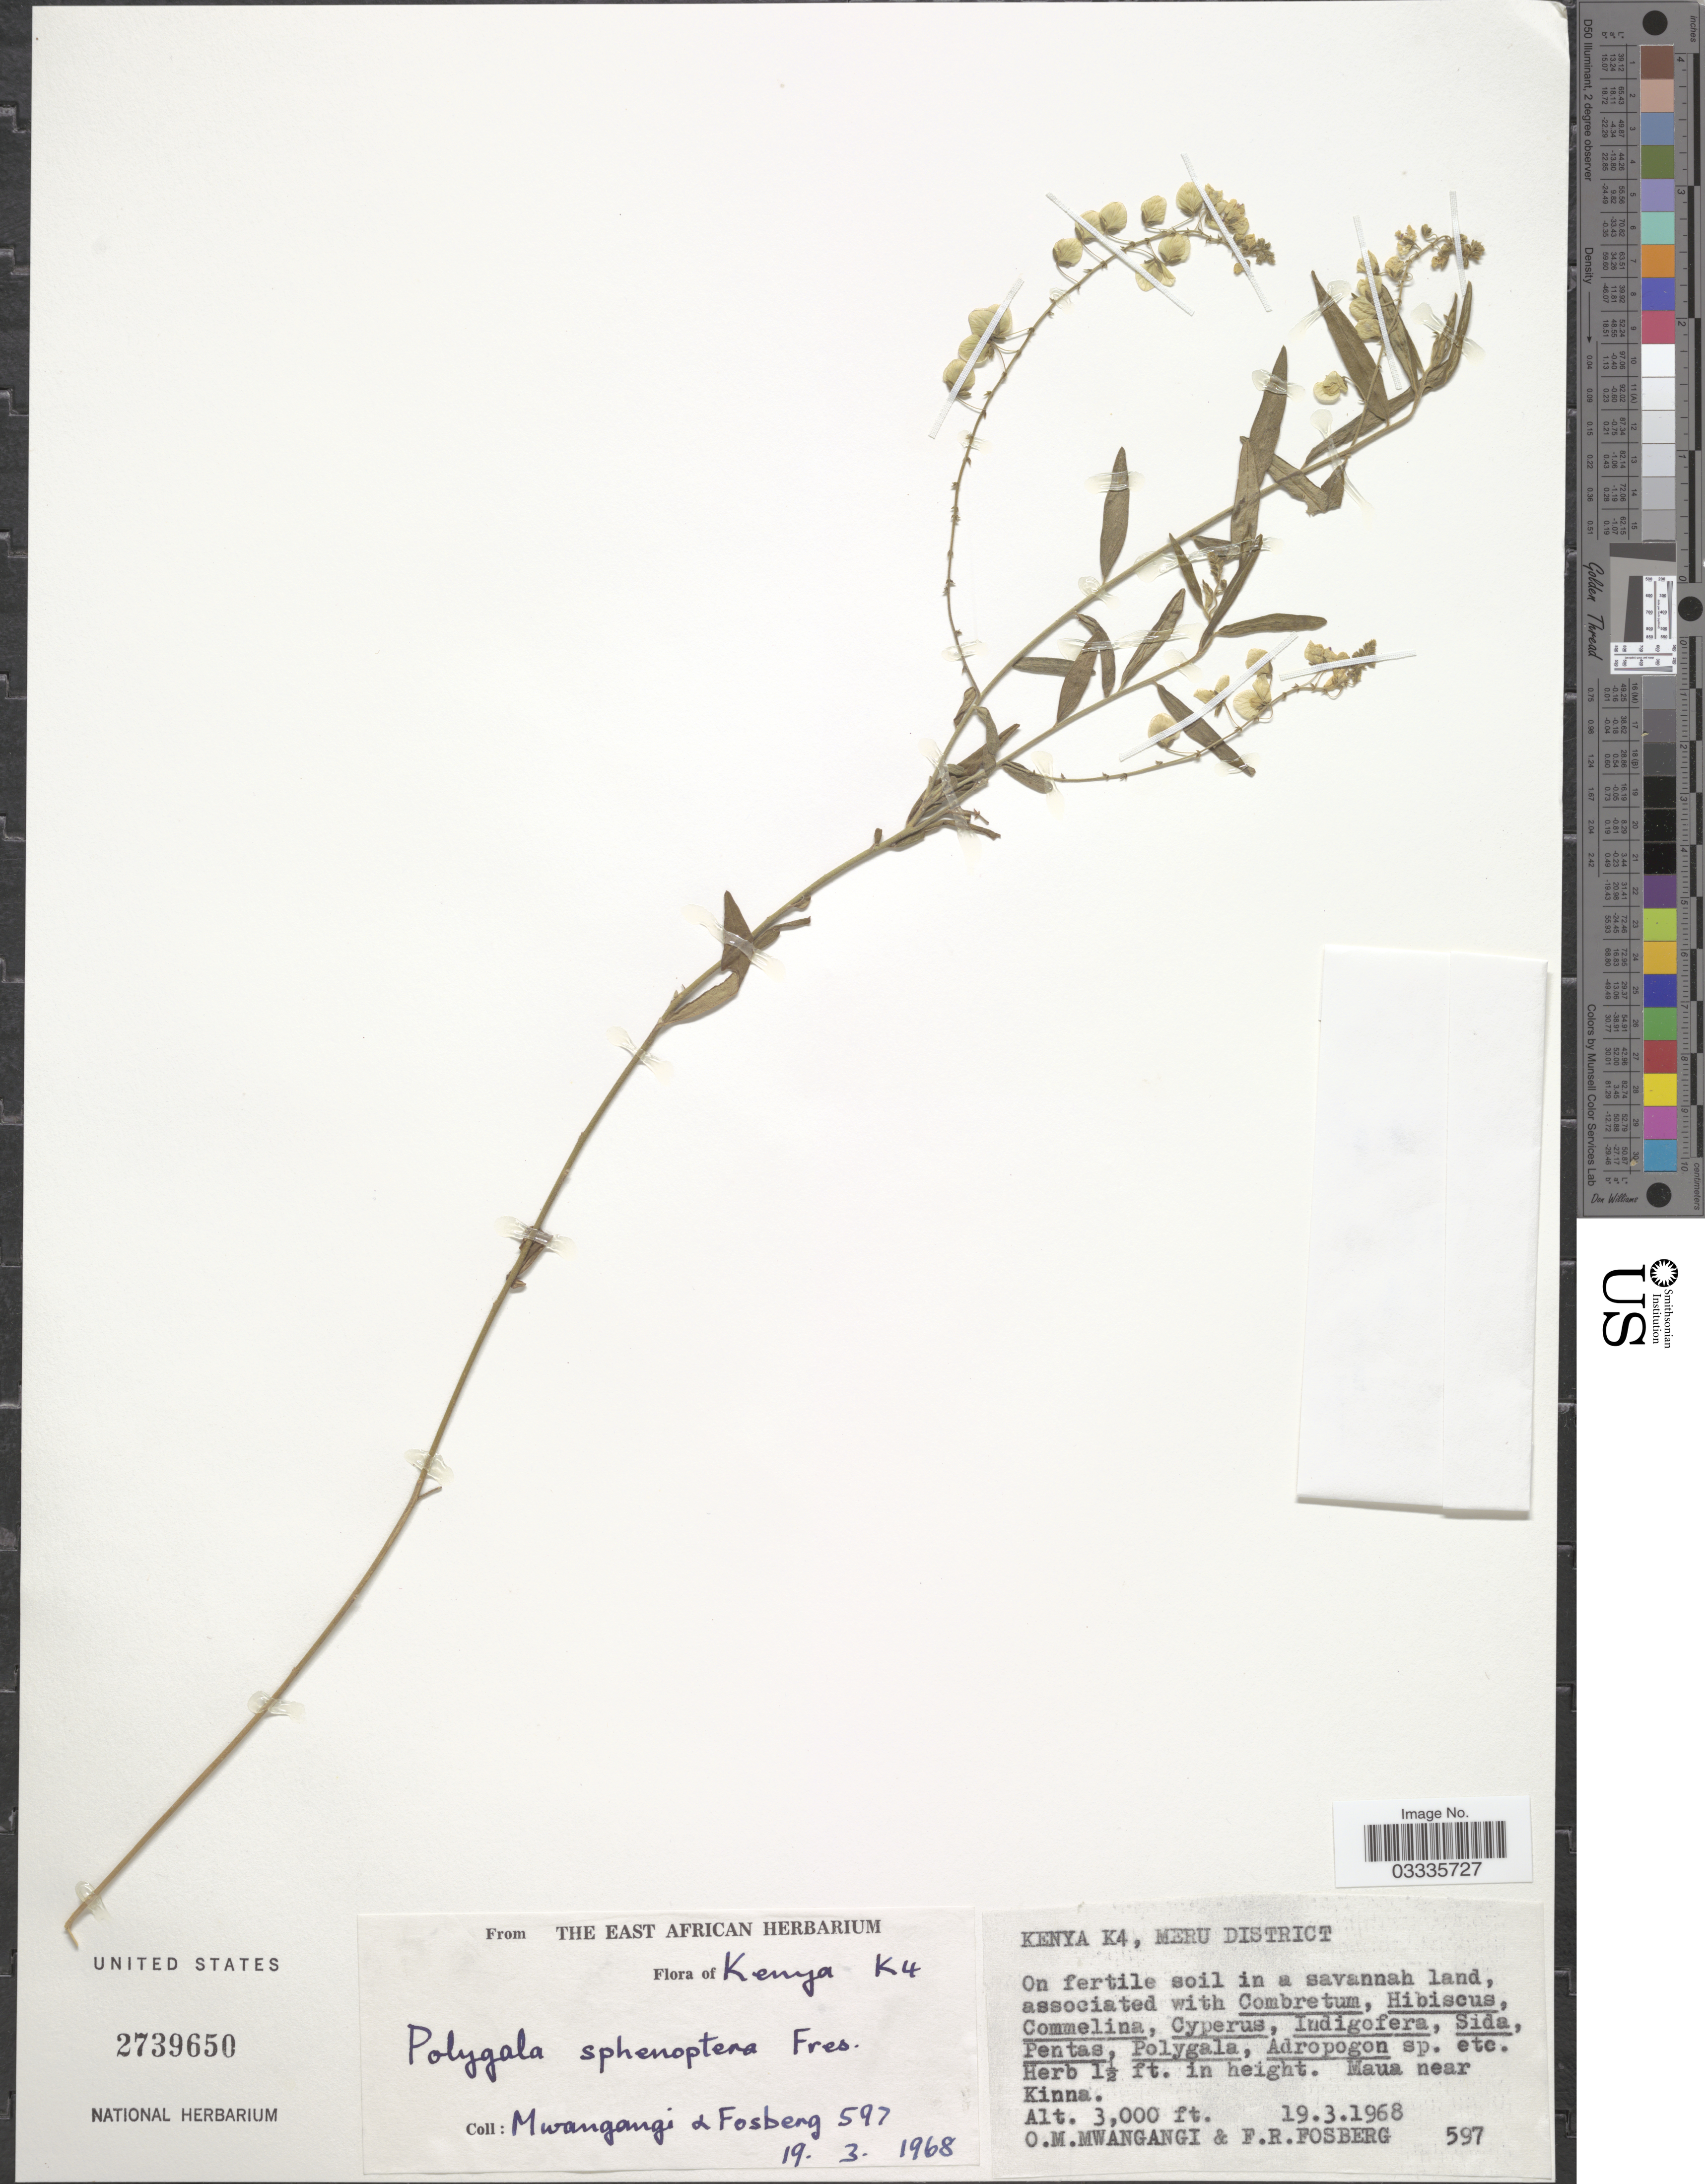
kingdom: Plantae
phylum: Tracheophyta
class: Magnoliopsida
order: Fabales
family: Polygalaceae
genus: Polygala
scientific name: Polygala sphenoptera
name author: Fresen.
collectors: O. M. Mwangangi & F. R. Fosberg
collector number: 597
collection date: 1968-03-19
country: Kenya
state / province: Meru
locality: K4, Meru District. Maua near Kinna.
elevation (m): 914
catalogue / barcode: US 2739650